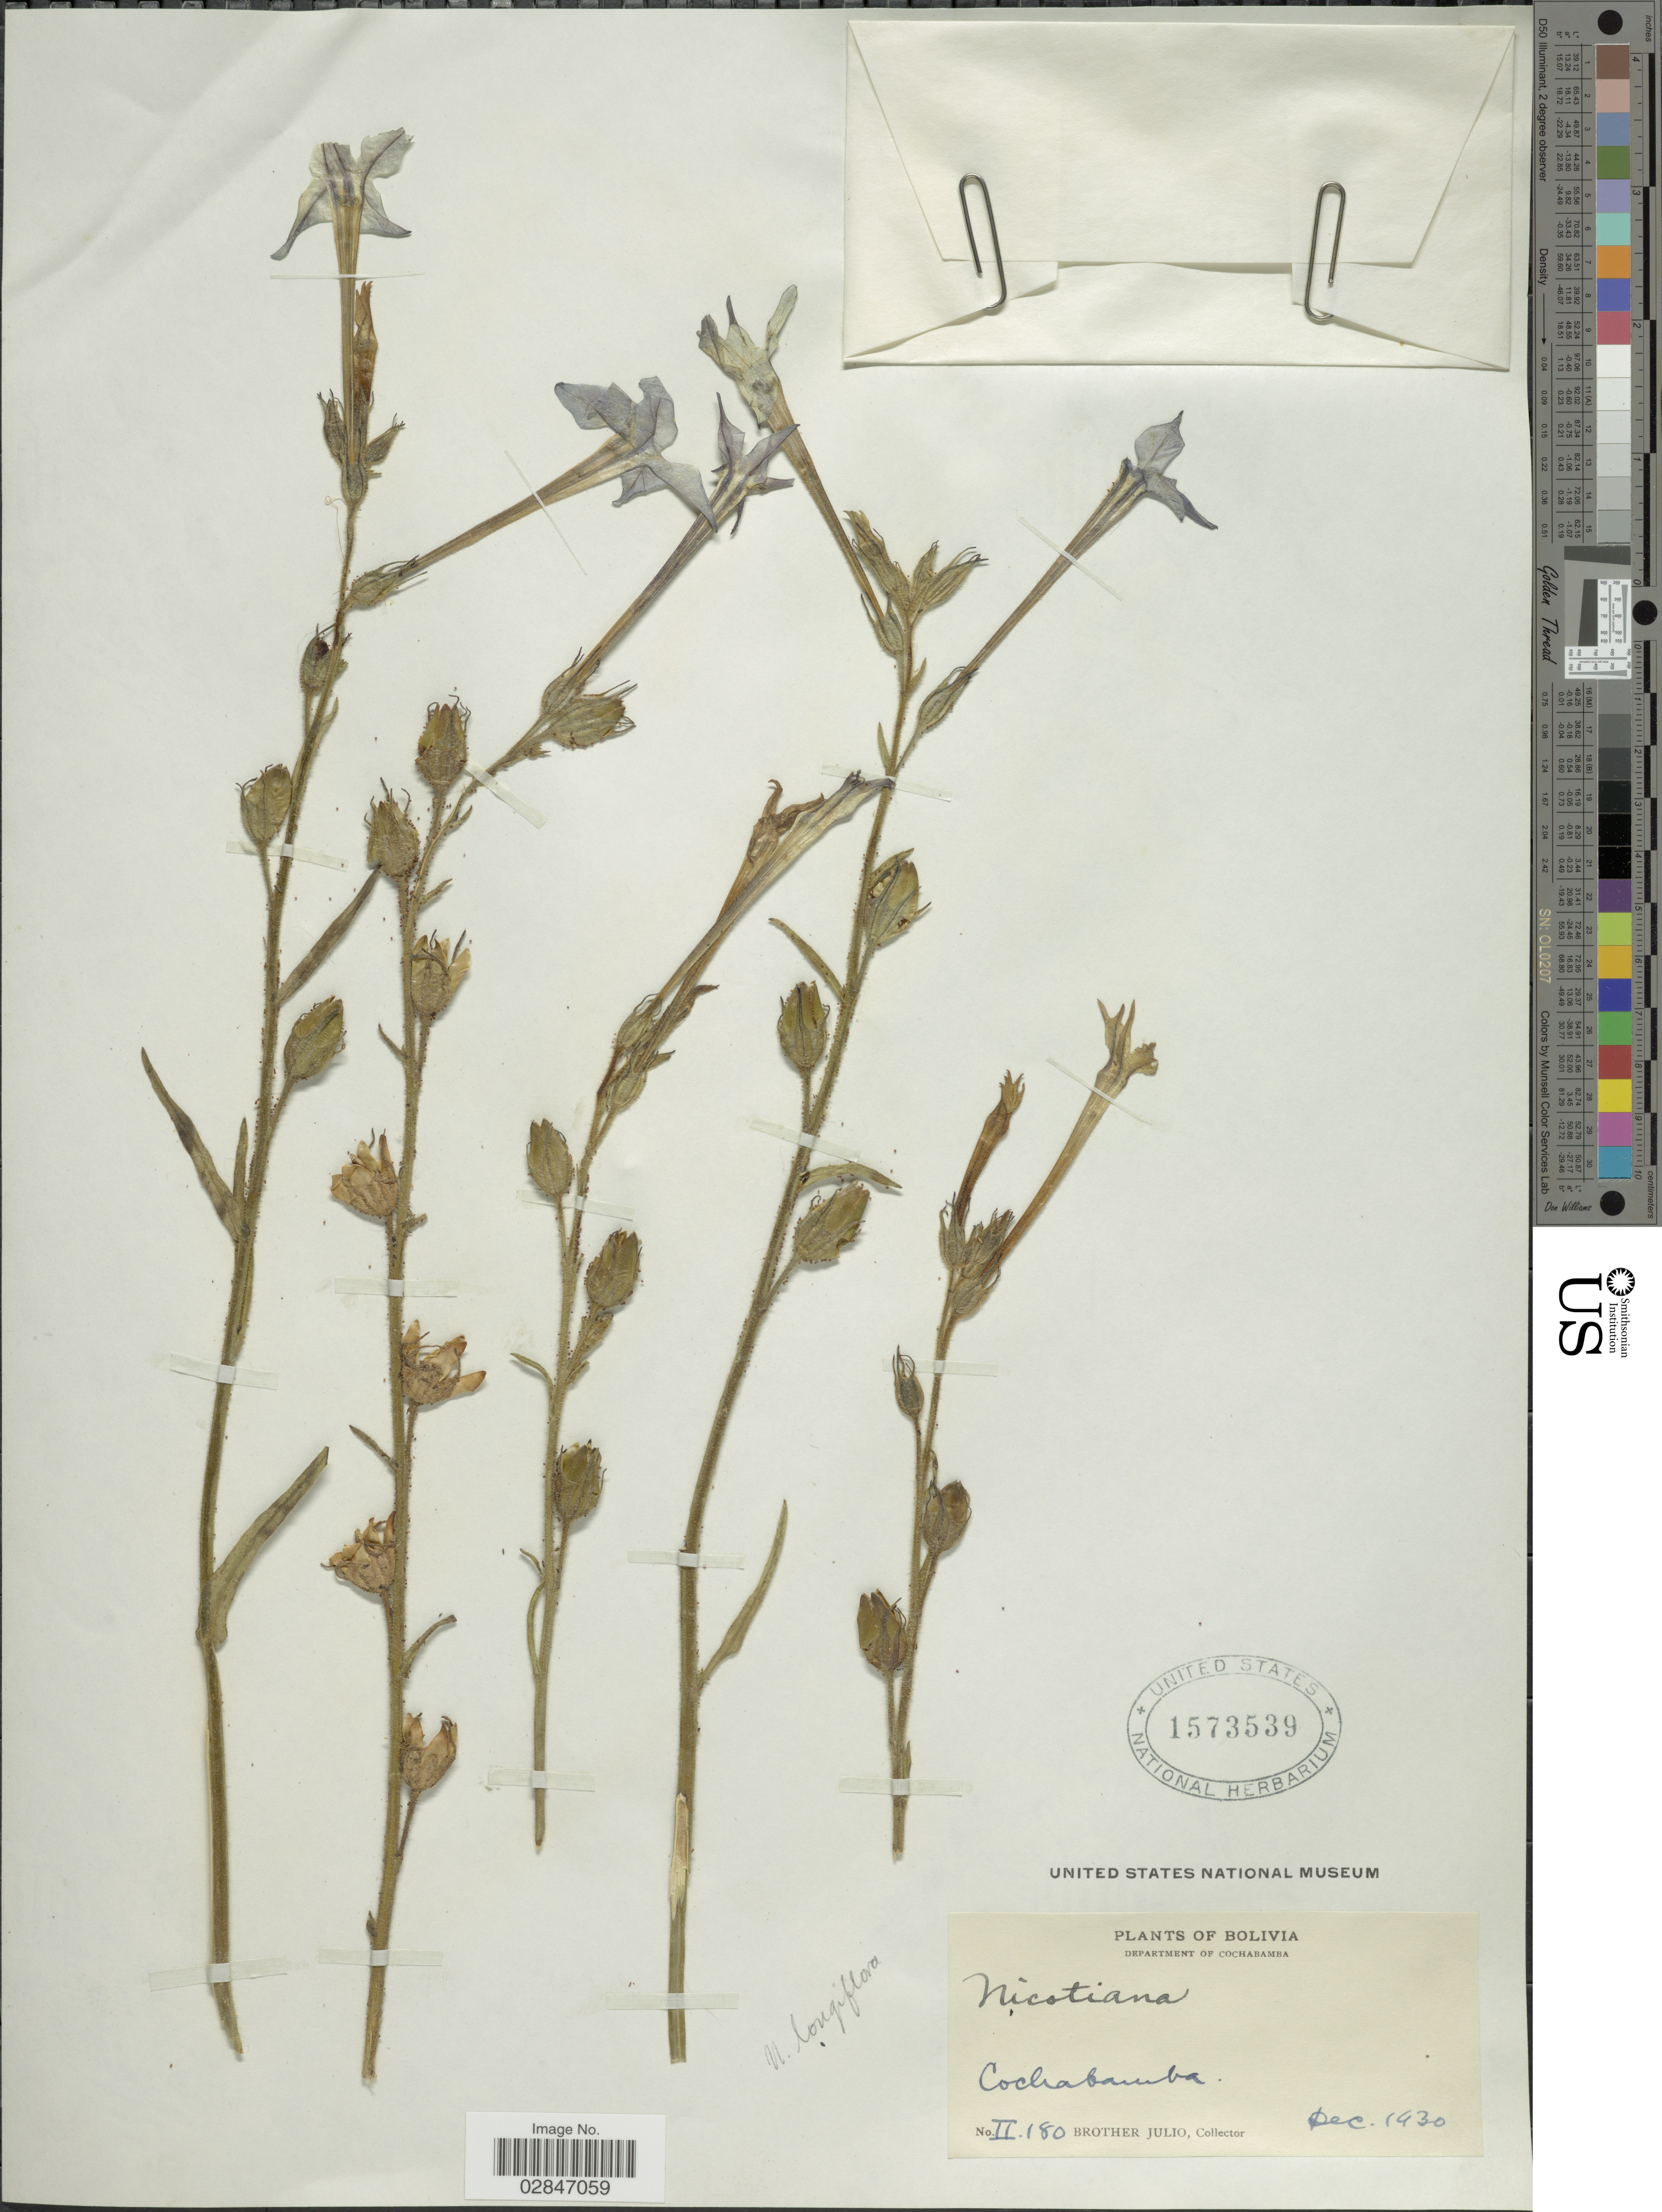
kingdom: Plantae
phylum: Tracheophyta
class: Magnoliopsida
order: Solanales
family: Solanaceae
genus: Nicotiana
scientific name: Nicotiana longiflora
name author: Cav.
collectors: Bro. Julio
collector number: II. 180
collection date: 1930-12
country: Bolivia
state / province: Cochabamba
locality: Department of Cochabamba.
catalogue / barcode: US 1573539